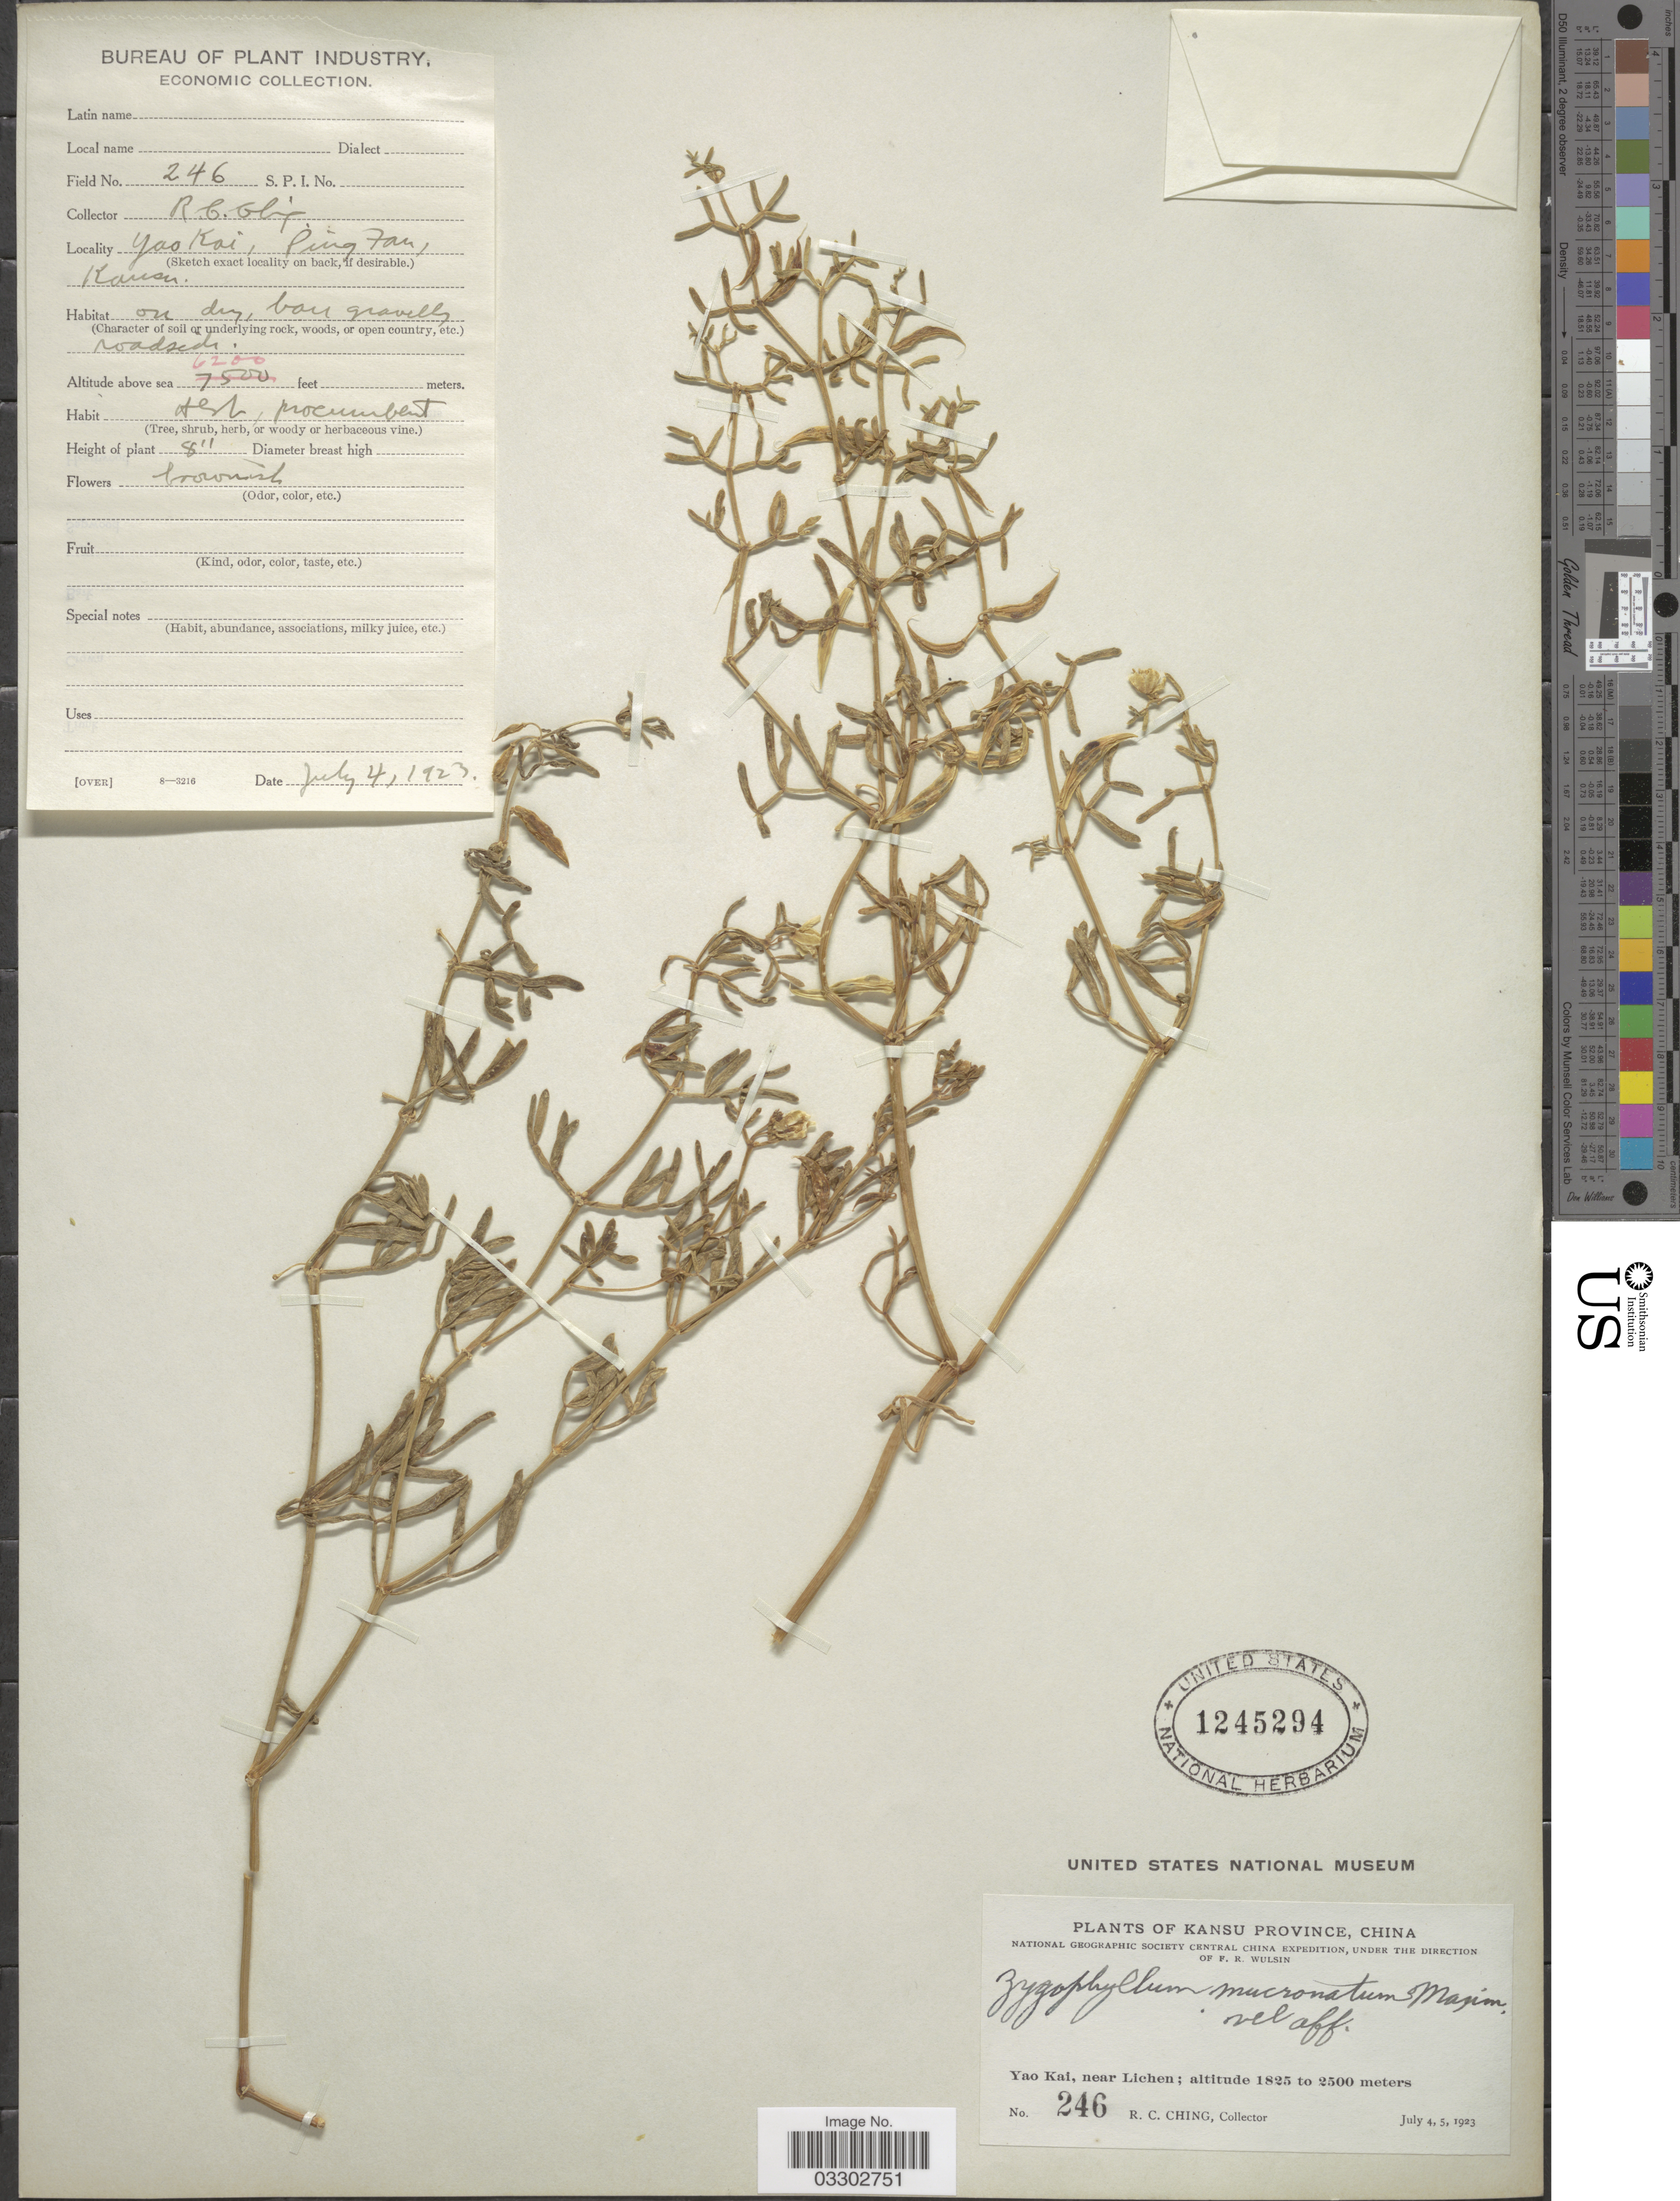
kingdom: Plantae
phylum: Tracheophyta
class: Magnoliopsida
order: Zygophyllales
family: Zygophyllaceae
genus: Zygophyllum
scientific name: Zygophyllum mucronatum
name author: Maxim.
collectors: R. C. Ching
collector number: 246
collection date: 1923-07-04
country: China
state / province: Gansu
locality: Kansu Province. Yao Kai, near Lichen.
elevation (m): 1890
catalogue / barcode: US 1245294